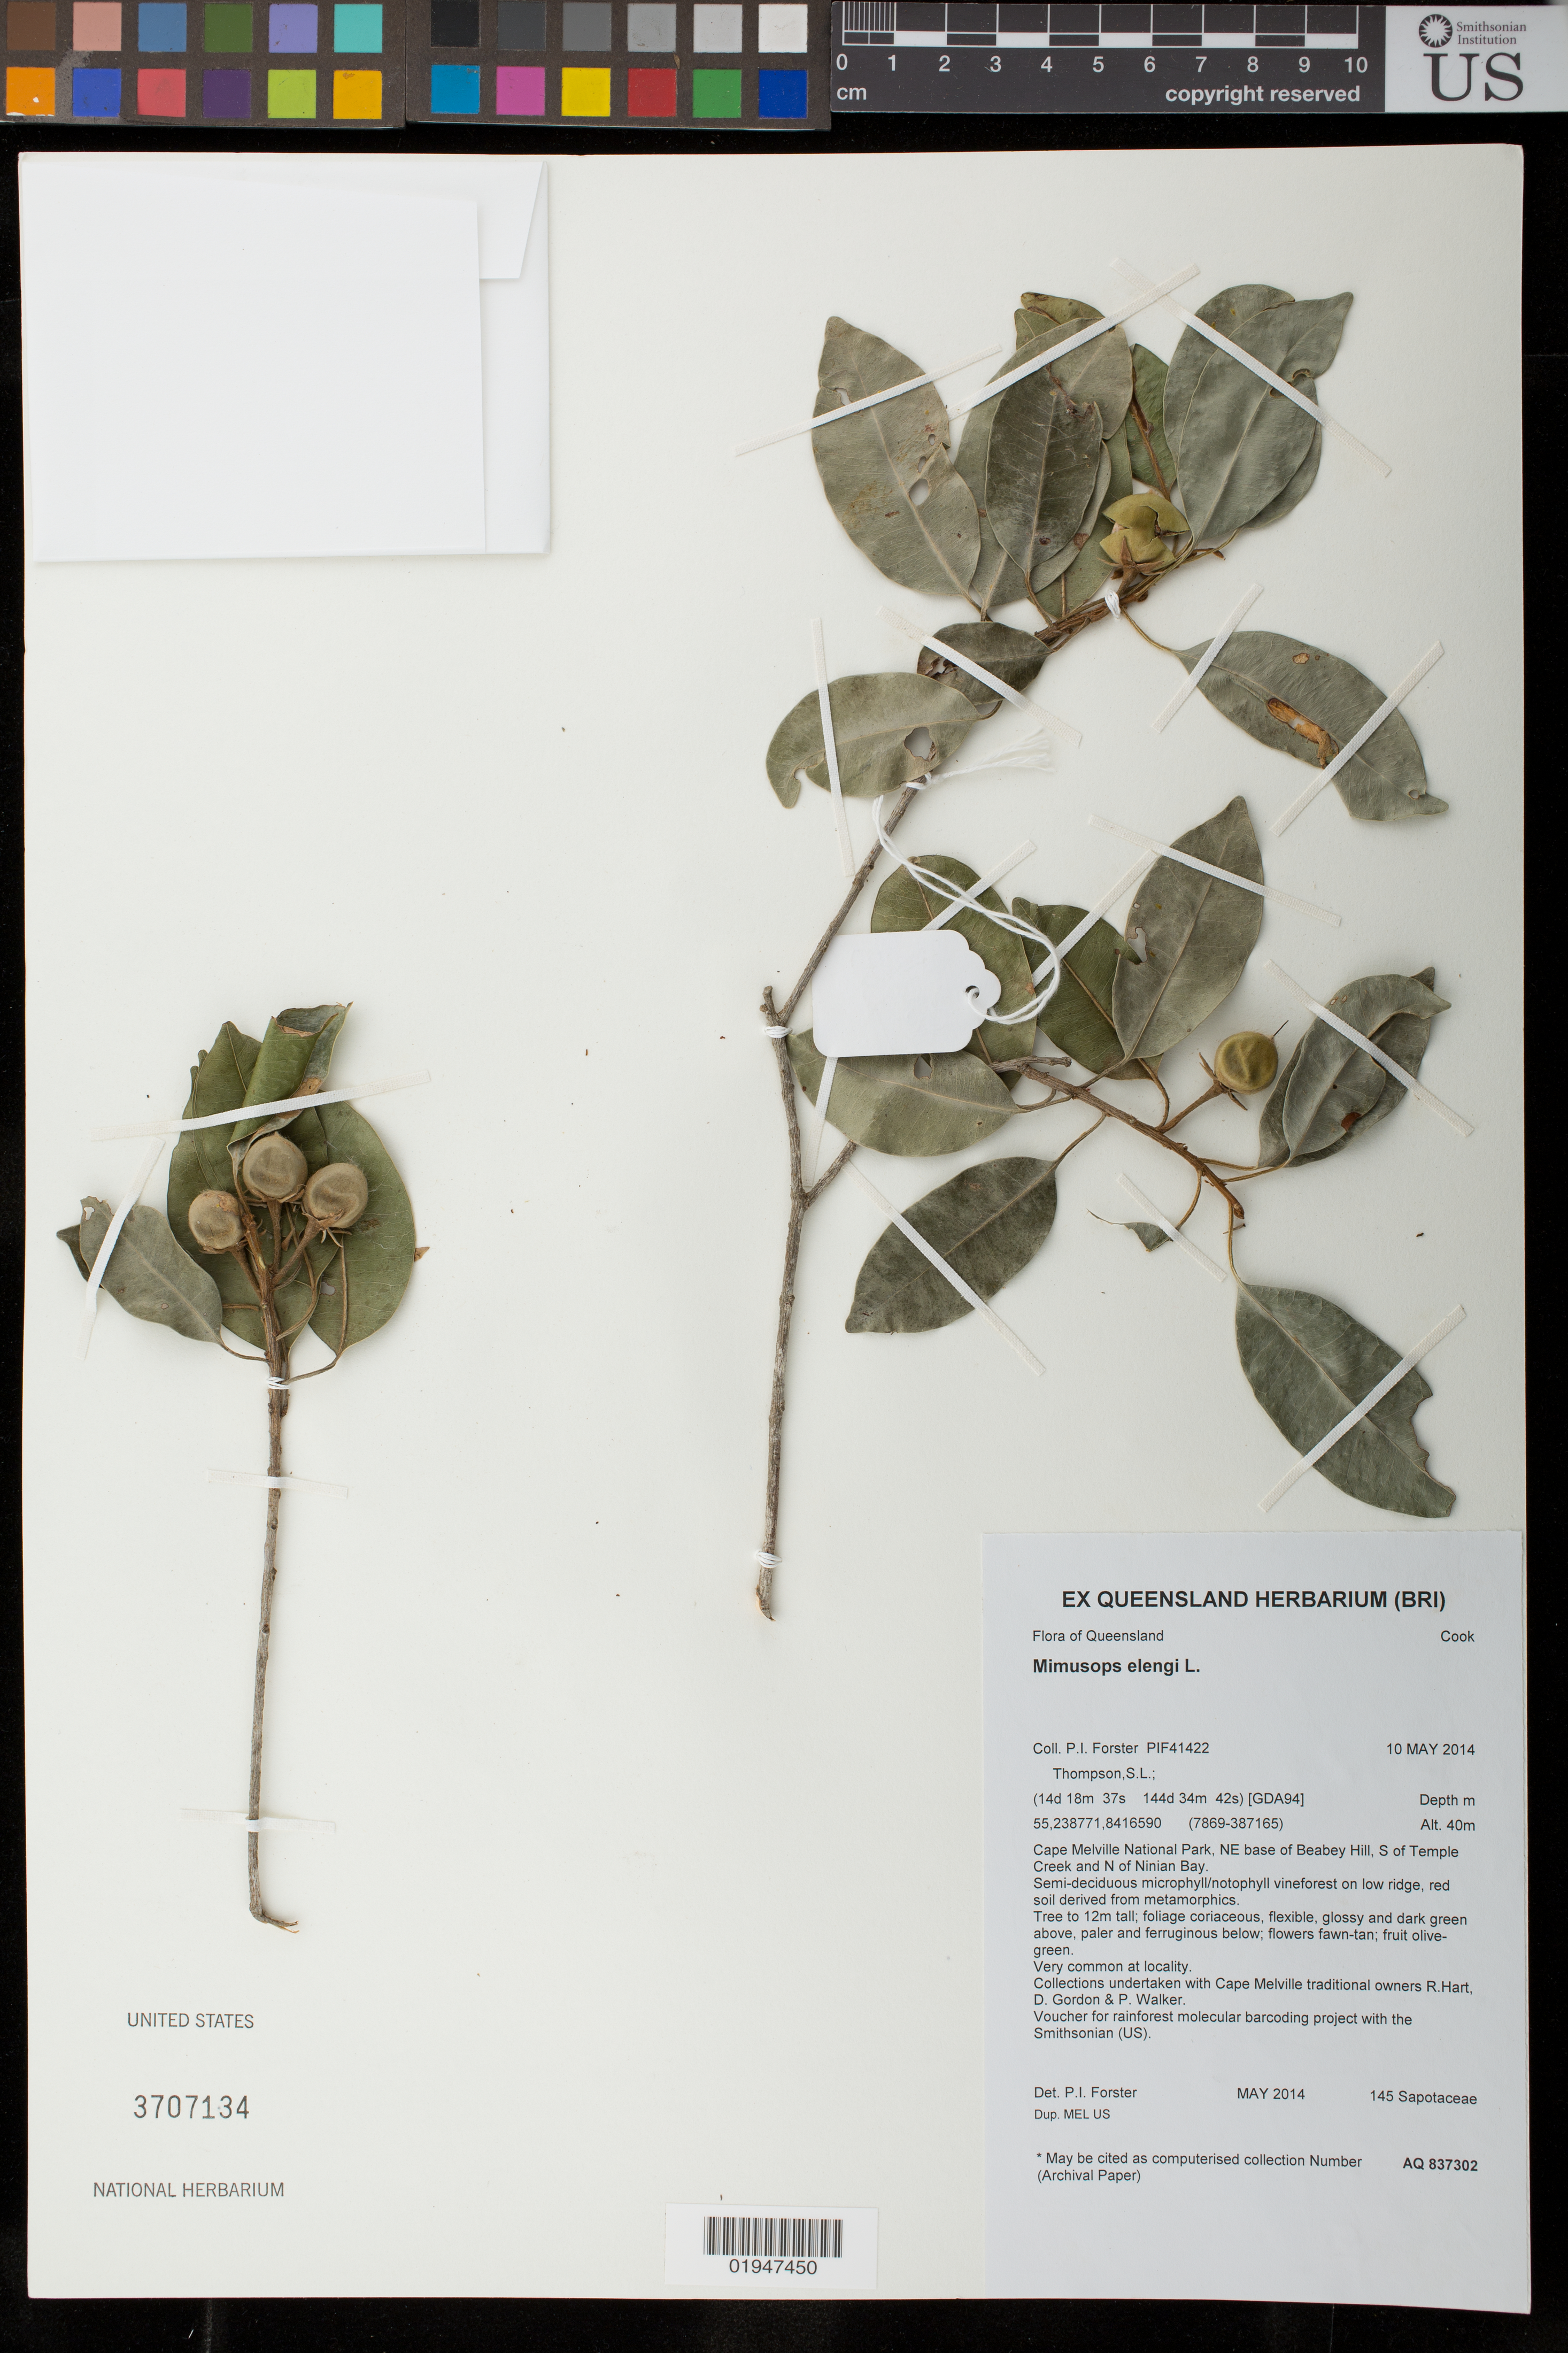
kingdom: Plantae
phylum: Tracheophyta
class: Magnoliopsida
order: Ericales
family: Sapotaceae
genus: Mimusops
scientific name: Mimusops elengi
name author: L.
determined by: Forster, Paul I.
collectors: P. I. Forster & S. L. Thompson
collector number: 41422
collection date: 2014-05-10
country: Australia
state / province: Queensland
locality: Cape Melville National Park, NE base of Beabey Hill, S of Temple Creek and N of Ninian Bay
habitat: Semi-deciduous microphyll/notophyl vineforest on low ridge, red soil derived from metamorphics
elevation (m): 40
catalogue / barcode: US 3707134